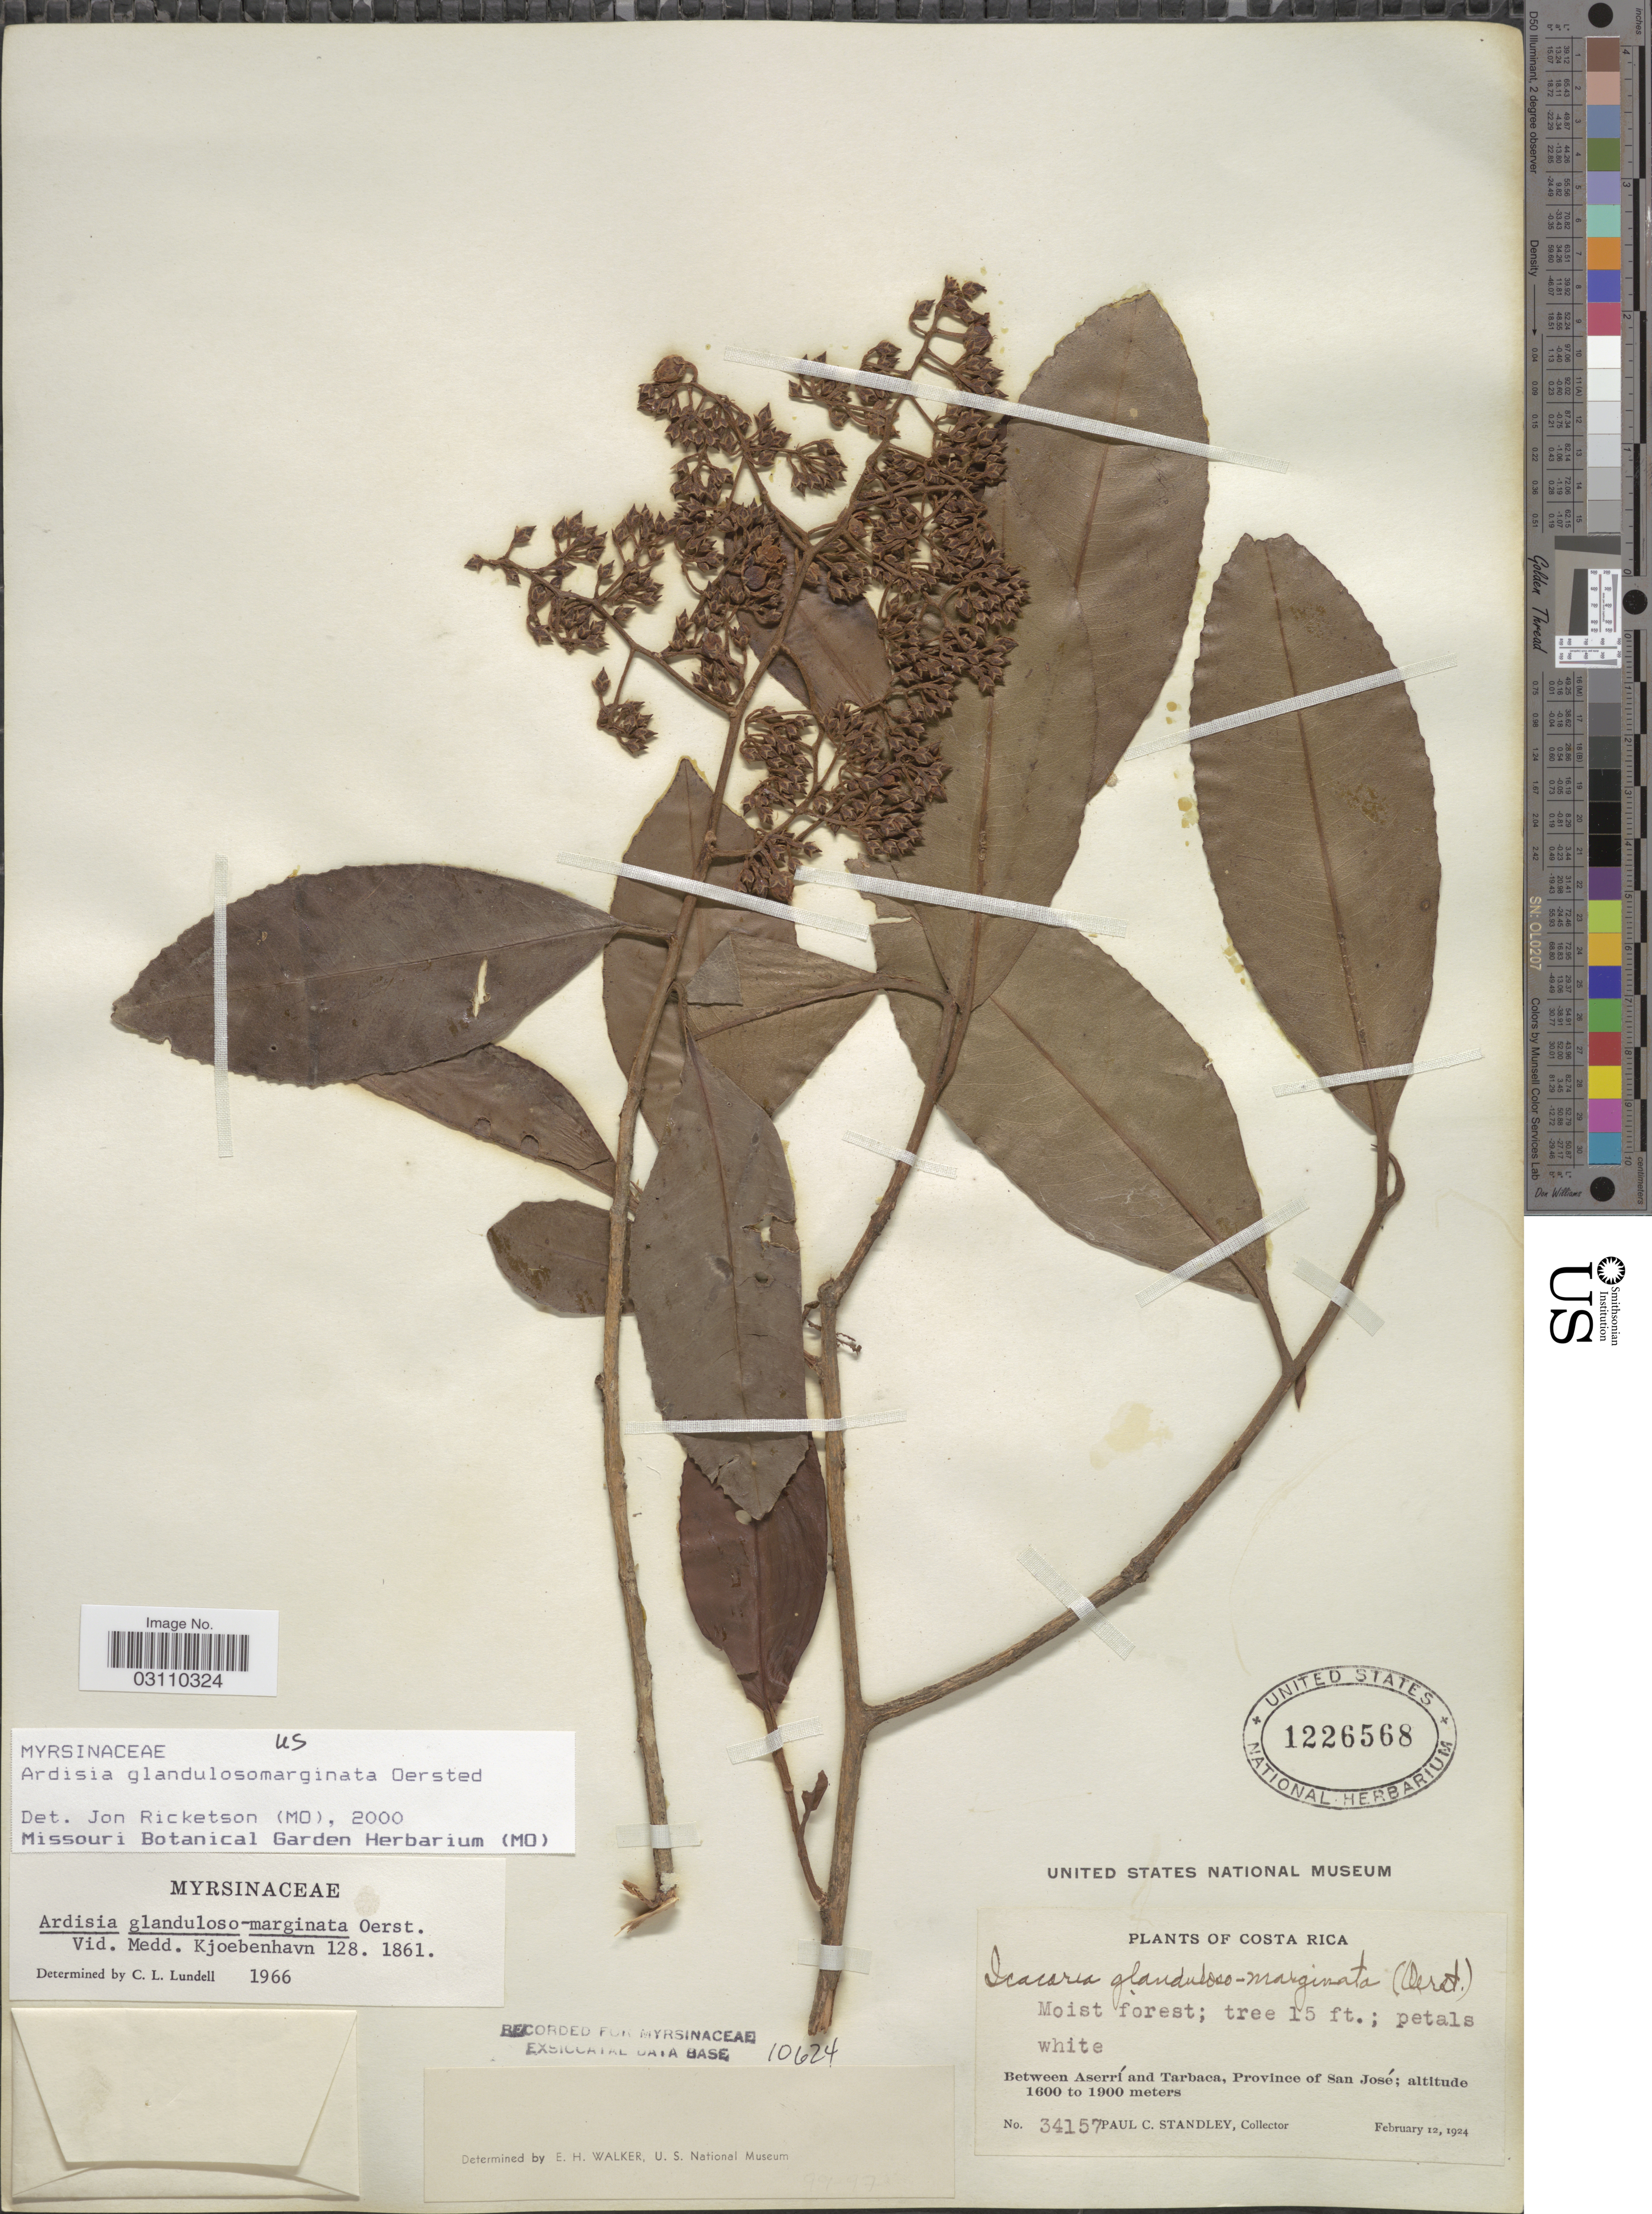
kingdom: Plantae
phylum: Tracheophyta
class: Magnoliopsida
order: Ericales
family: Primulaceae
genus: Ardisia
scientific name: Ardisia glandulosa-marginata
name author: Oerst.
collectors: P. C. Standley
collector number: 3415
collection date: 1924-02-12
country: Costa Rica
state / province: San José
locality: Between Aserrí and Tarbaca.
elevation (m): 1600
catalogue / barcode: US 1226568